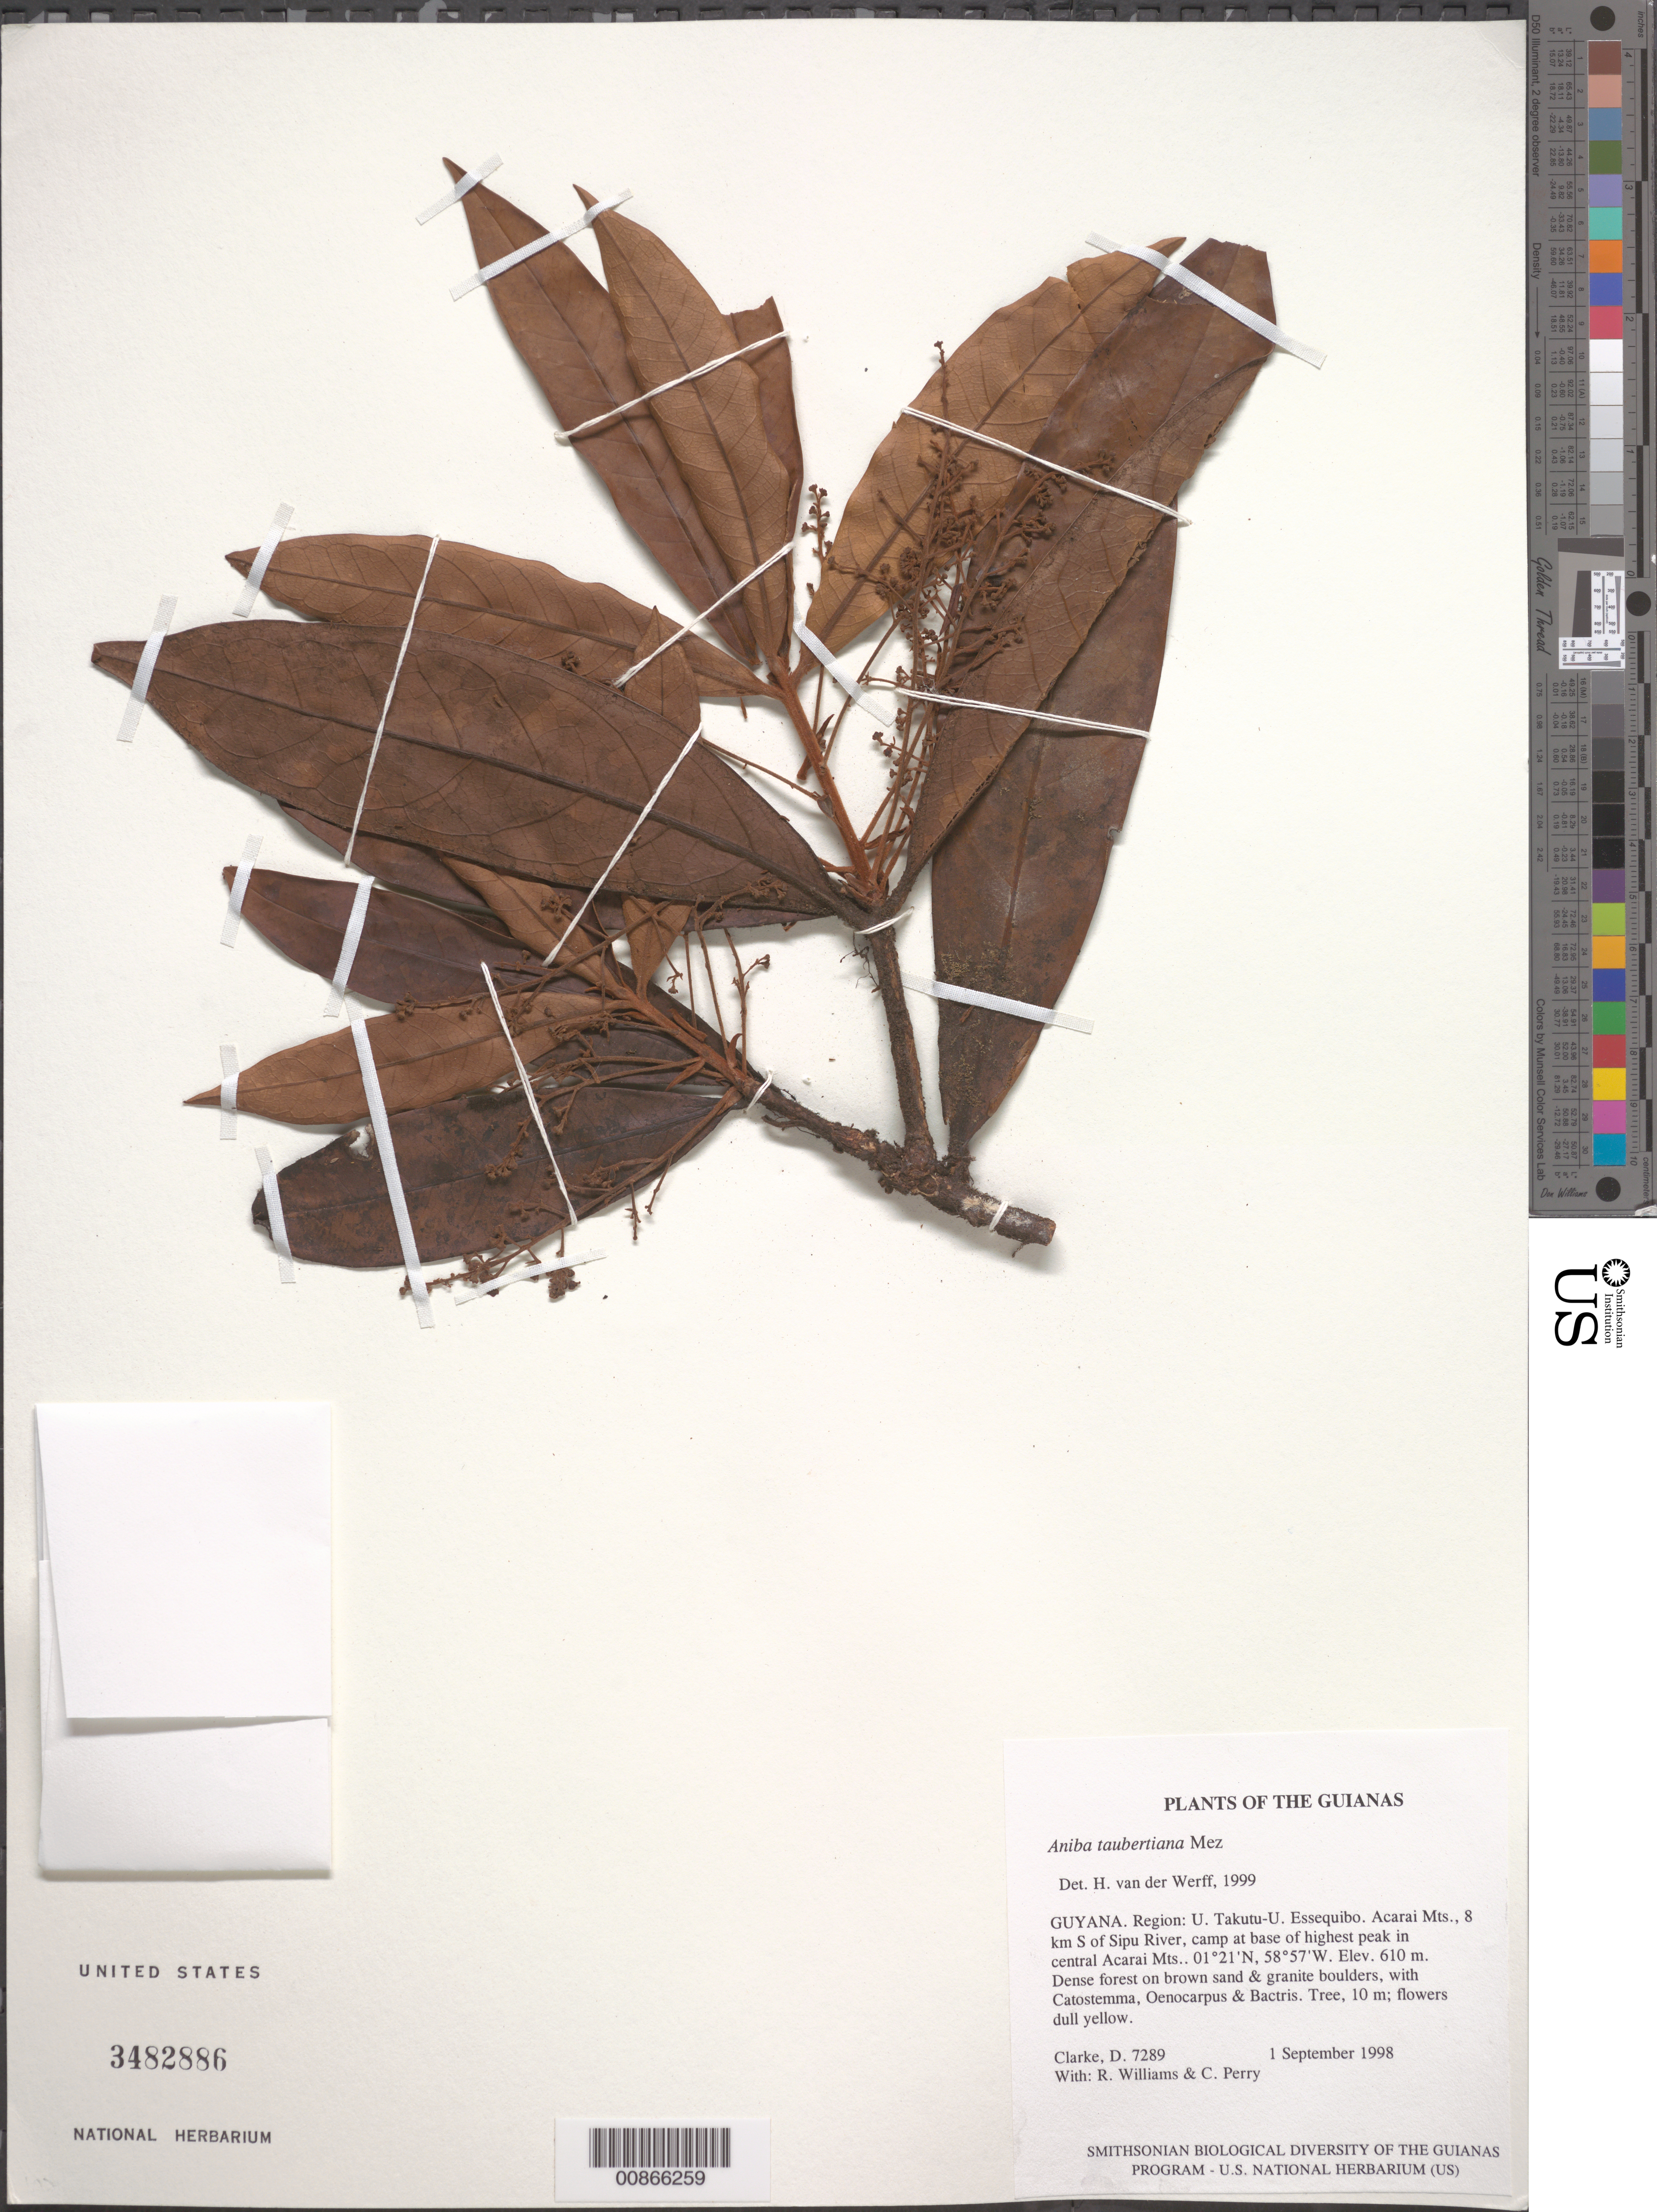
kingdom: Plantae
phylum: Tracheophyta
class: Magnoliopsida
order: Laurales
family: Lauraceae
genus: Aniba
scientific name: Aniba taubertiana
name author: Mez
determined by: van der Werff, H., (MO), Missouri Botanical Garden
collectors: H. D. Clarke, R. Williams & C. Perry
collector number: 7289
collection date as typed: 1 September 1998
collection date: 1998-09-01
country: Guyana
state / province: U. Takutu-U. Essequibo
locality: Acarai Mts., 10 km S of Sipu River, summit of highest peak in central Acarai Mts.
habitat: Dense forest on brown sand & granite boulders, with Catostemma, Oenocarpus & Bactris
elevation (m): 1100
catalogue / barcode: US 3482886